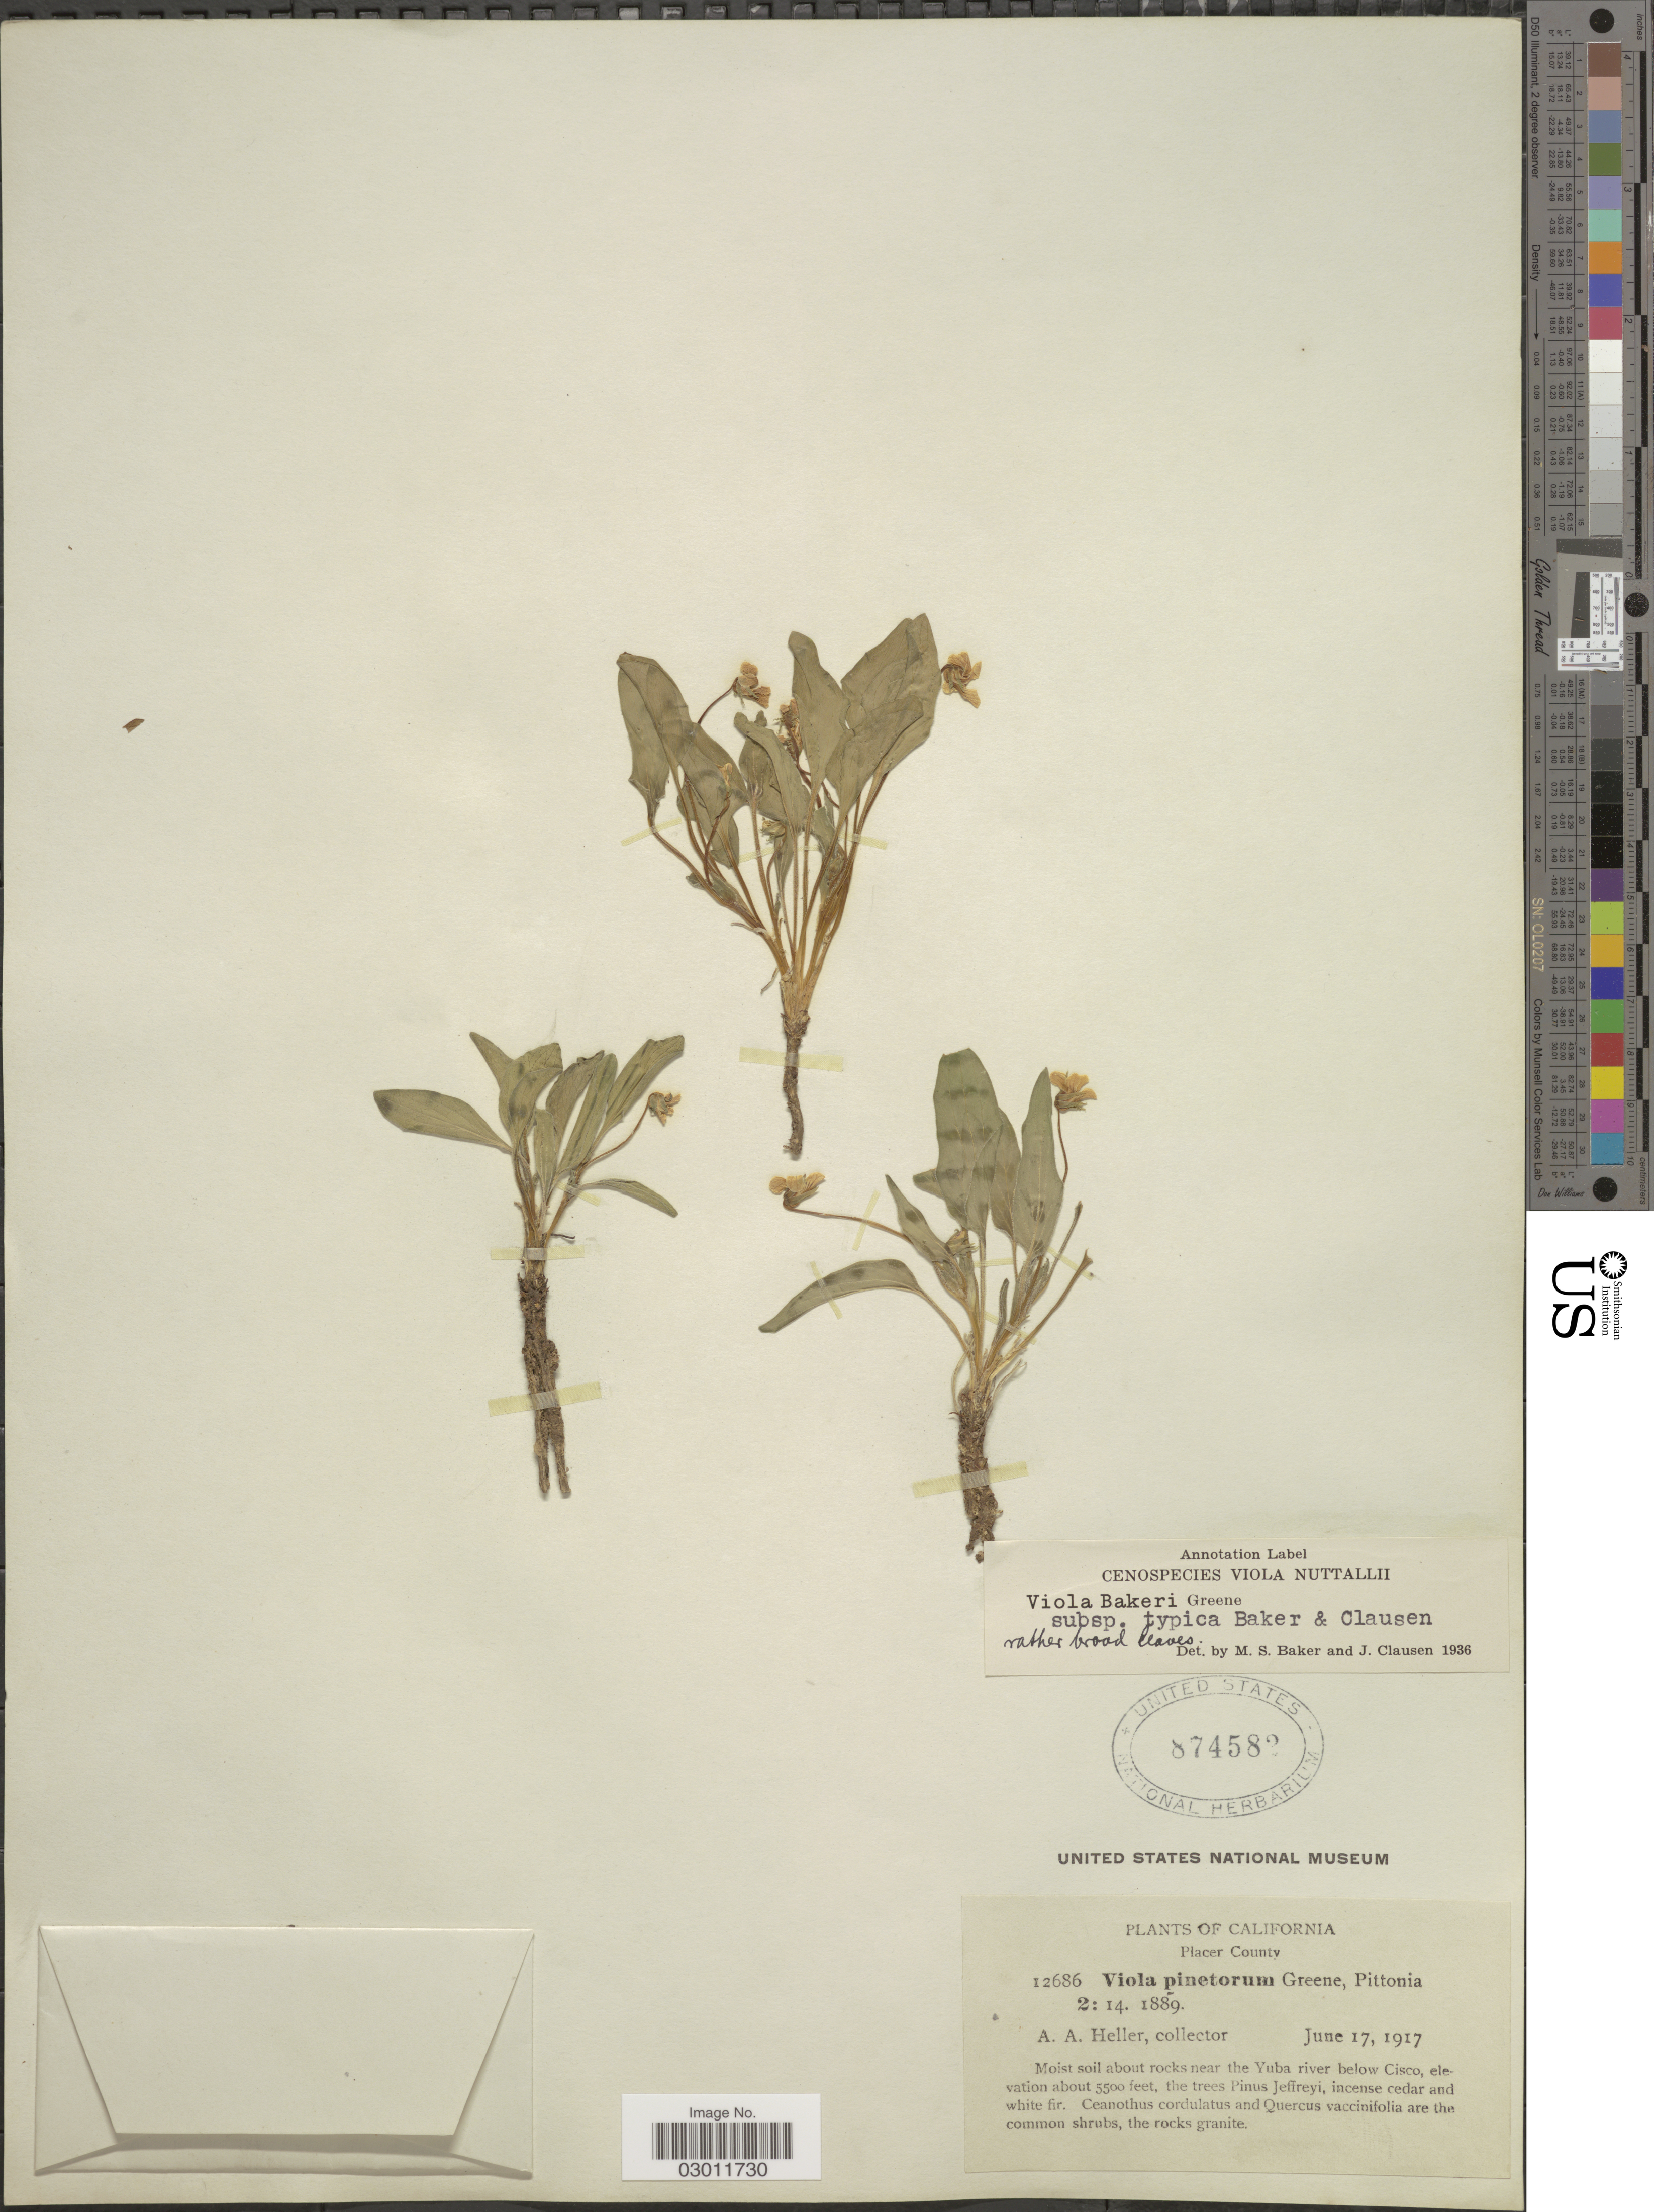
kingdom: Plantae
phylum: Tracheophyta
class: Magnoliopsida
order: Malpighiales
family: Violaceae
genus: Viola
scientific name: Viola bakeri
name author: Greene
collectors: A. A. Heller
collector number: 12686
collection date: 1917-06-17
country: United States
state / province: California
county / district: Placer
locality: Placer County, Moist soil about rocks near the Yuba river below Cisco.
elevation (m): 1676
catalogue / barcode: US 874582